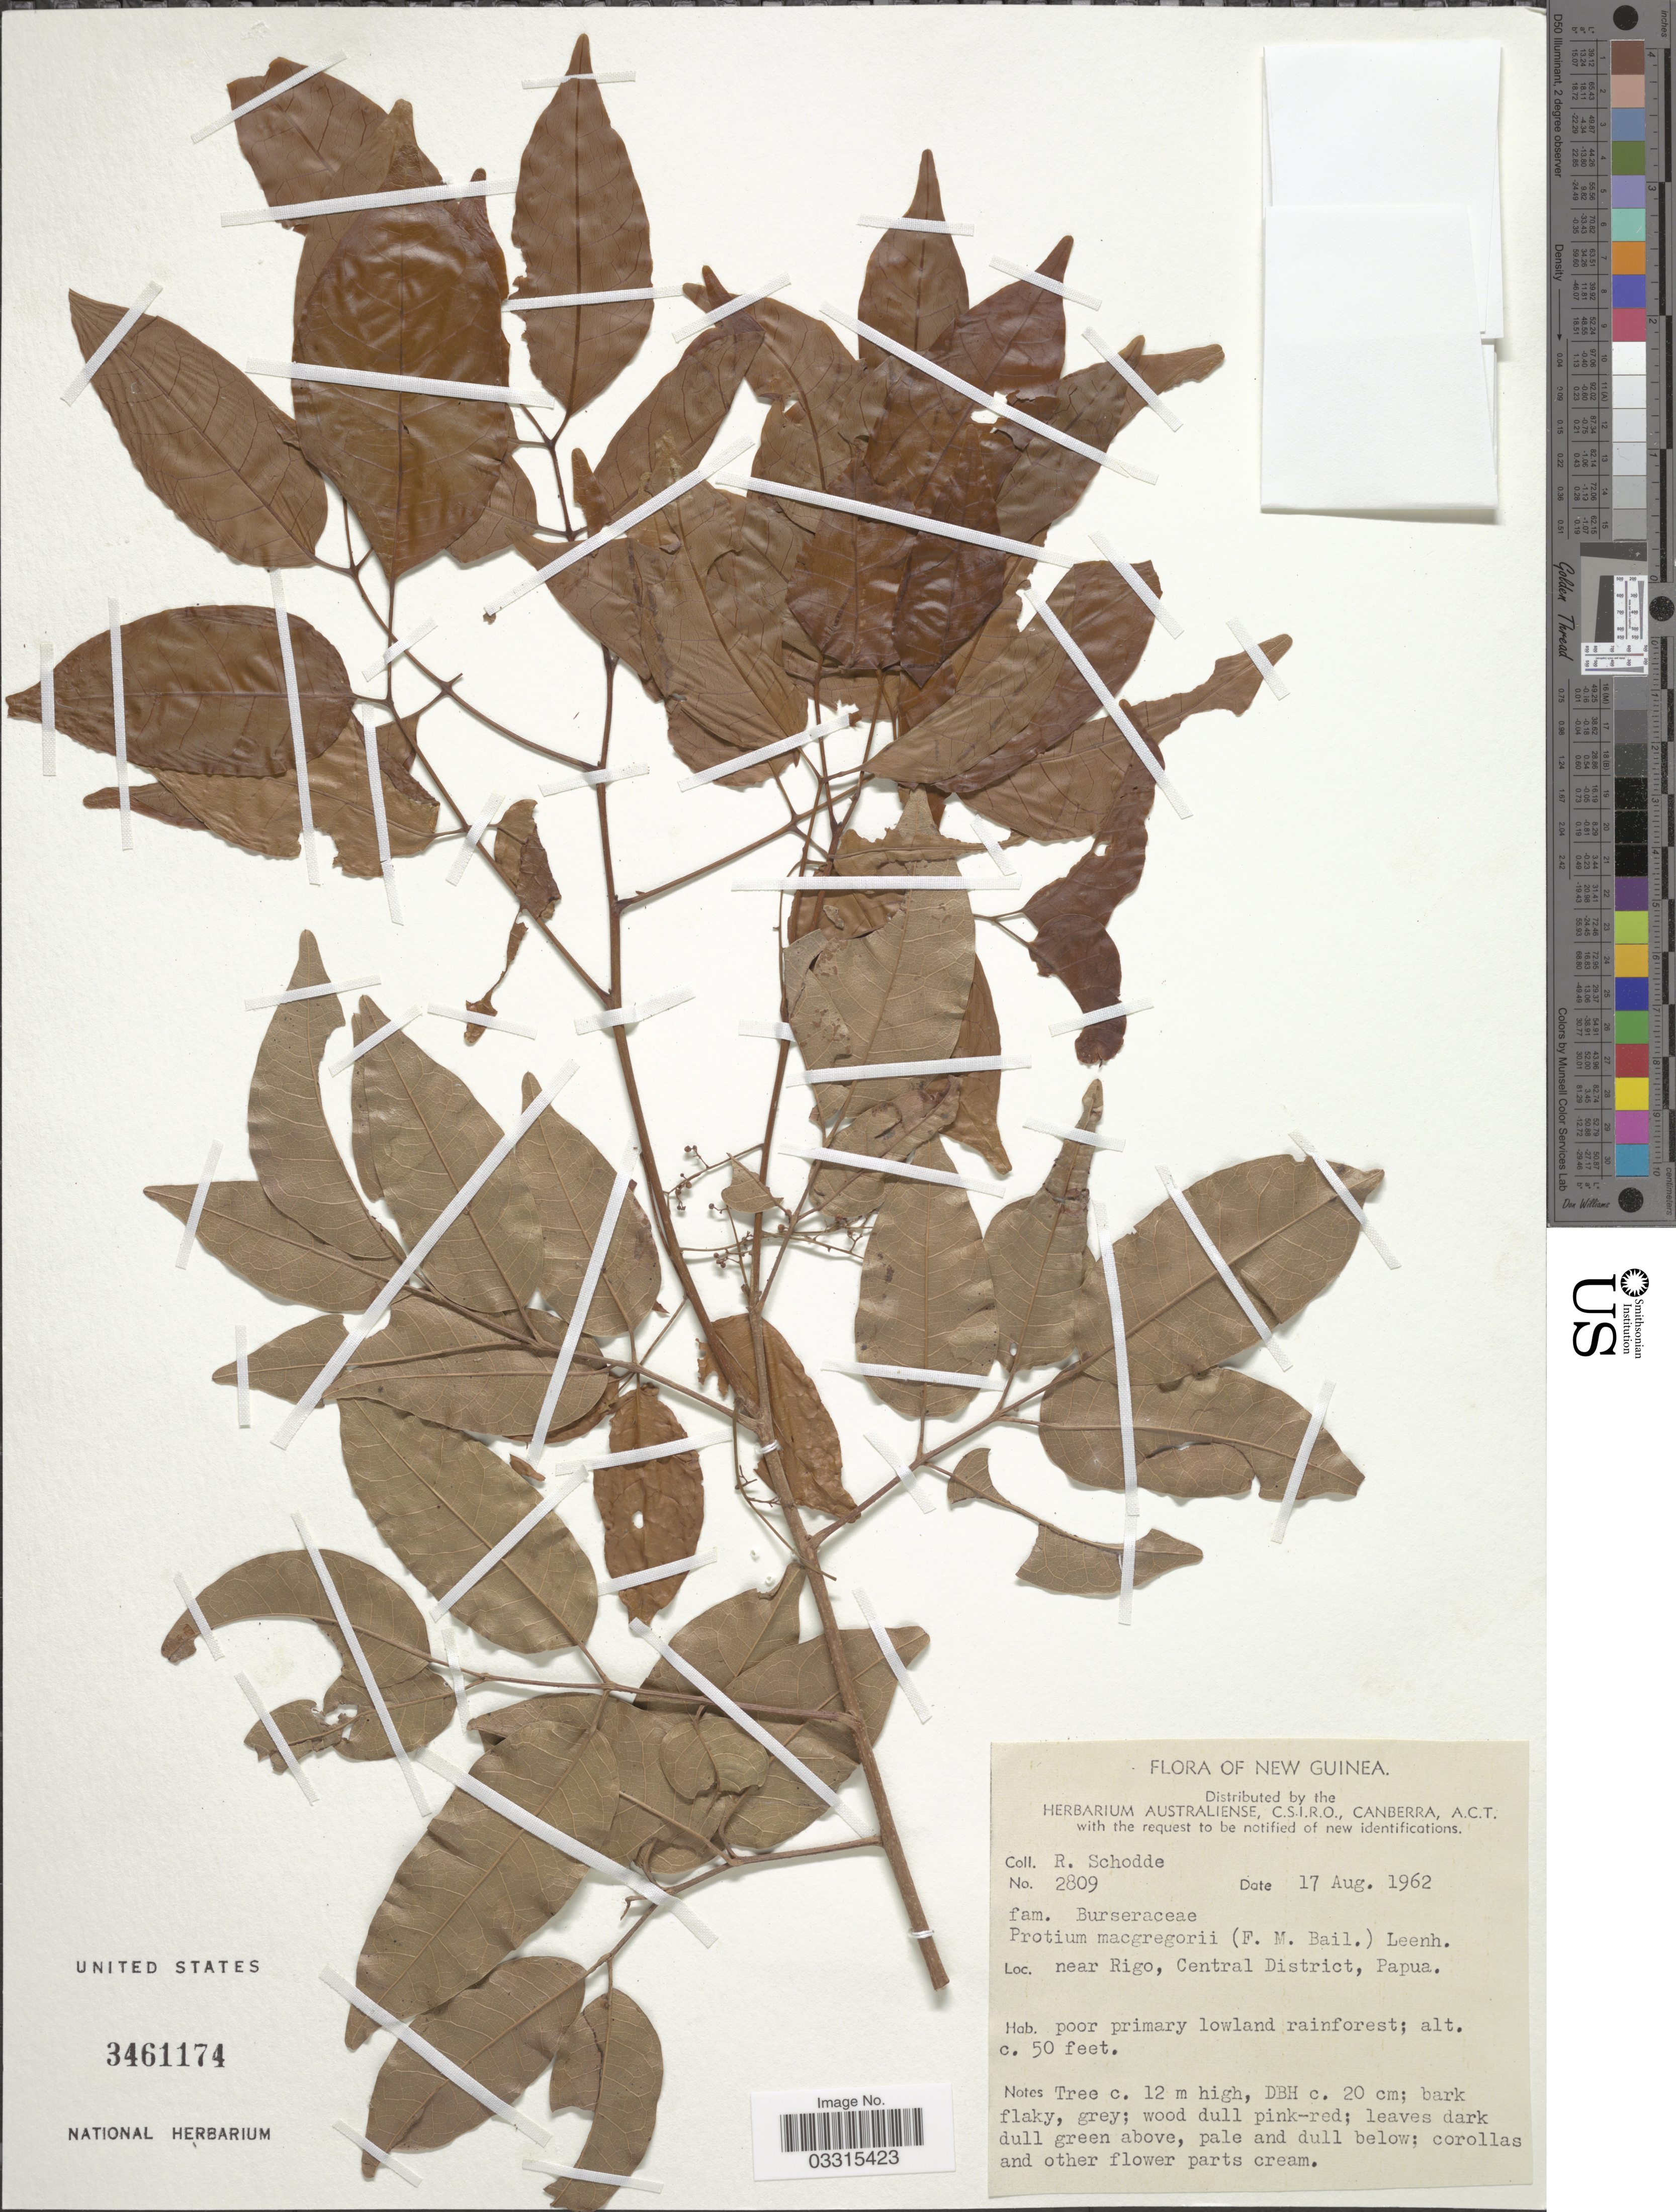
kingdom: Plantae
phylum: Tracheophyta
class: Magnoliopsida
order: Sapindales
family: Burseraceae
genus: Protium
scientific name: Protium macgregorii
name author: (F.M. Bailey) Leenh.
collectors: R. Schodde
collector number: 2809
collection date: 1962-08-17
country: Papua New Guinea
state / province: Central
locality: New Guinea. Near Rigo, Central District, Papua.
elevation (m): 15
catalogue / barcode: US 3461174